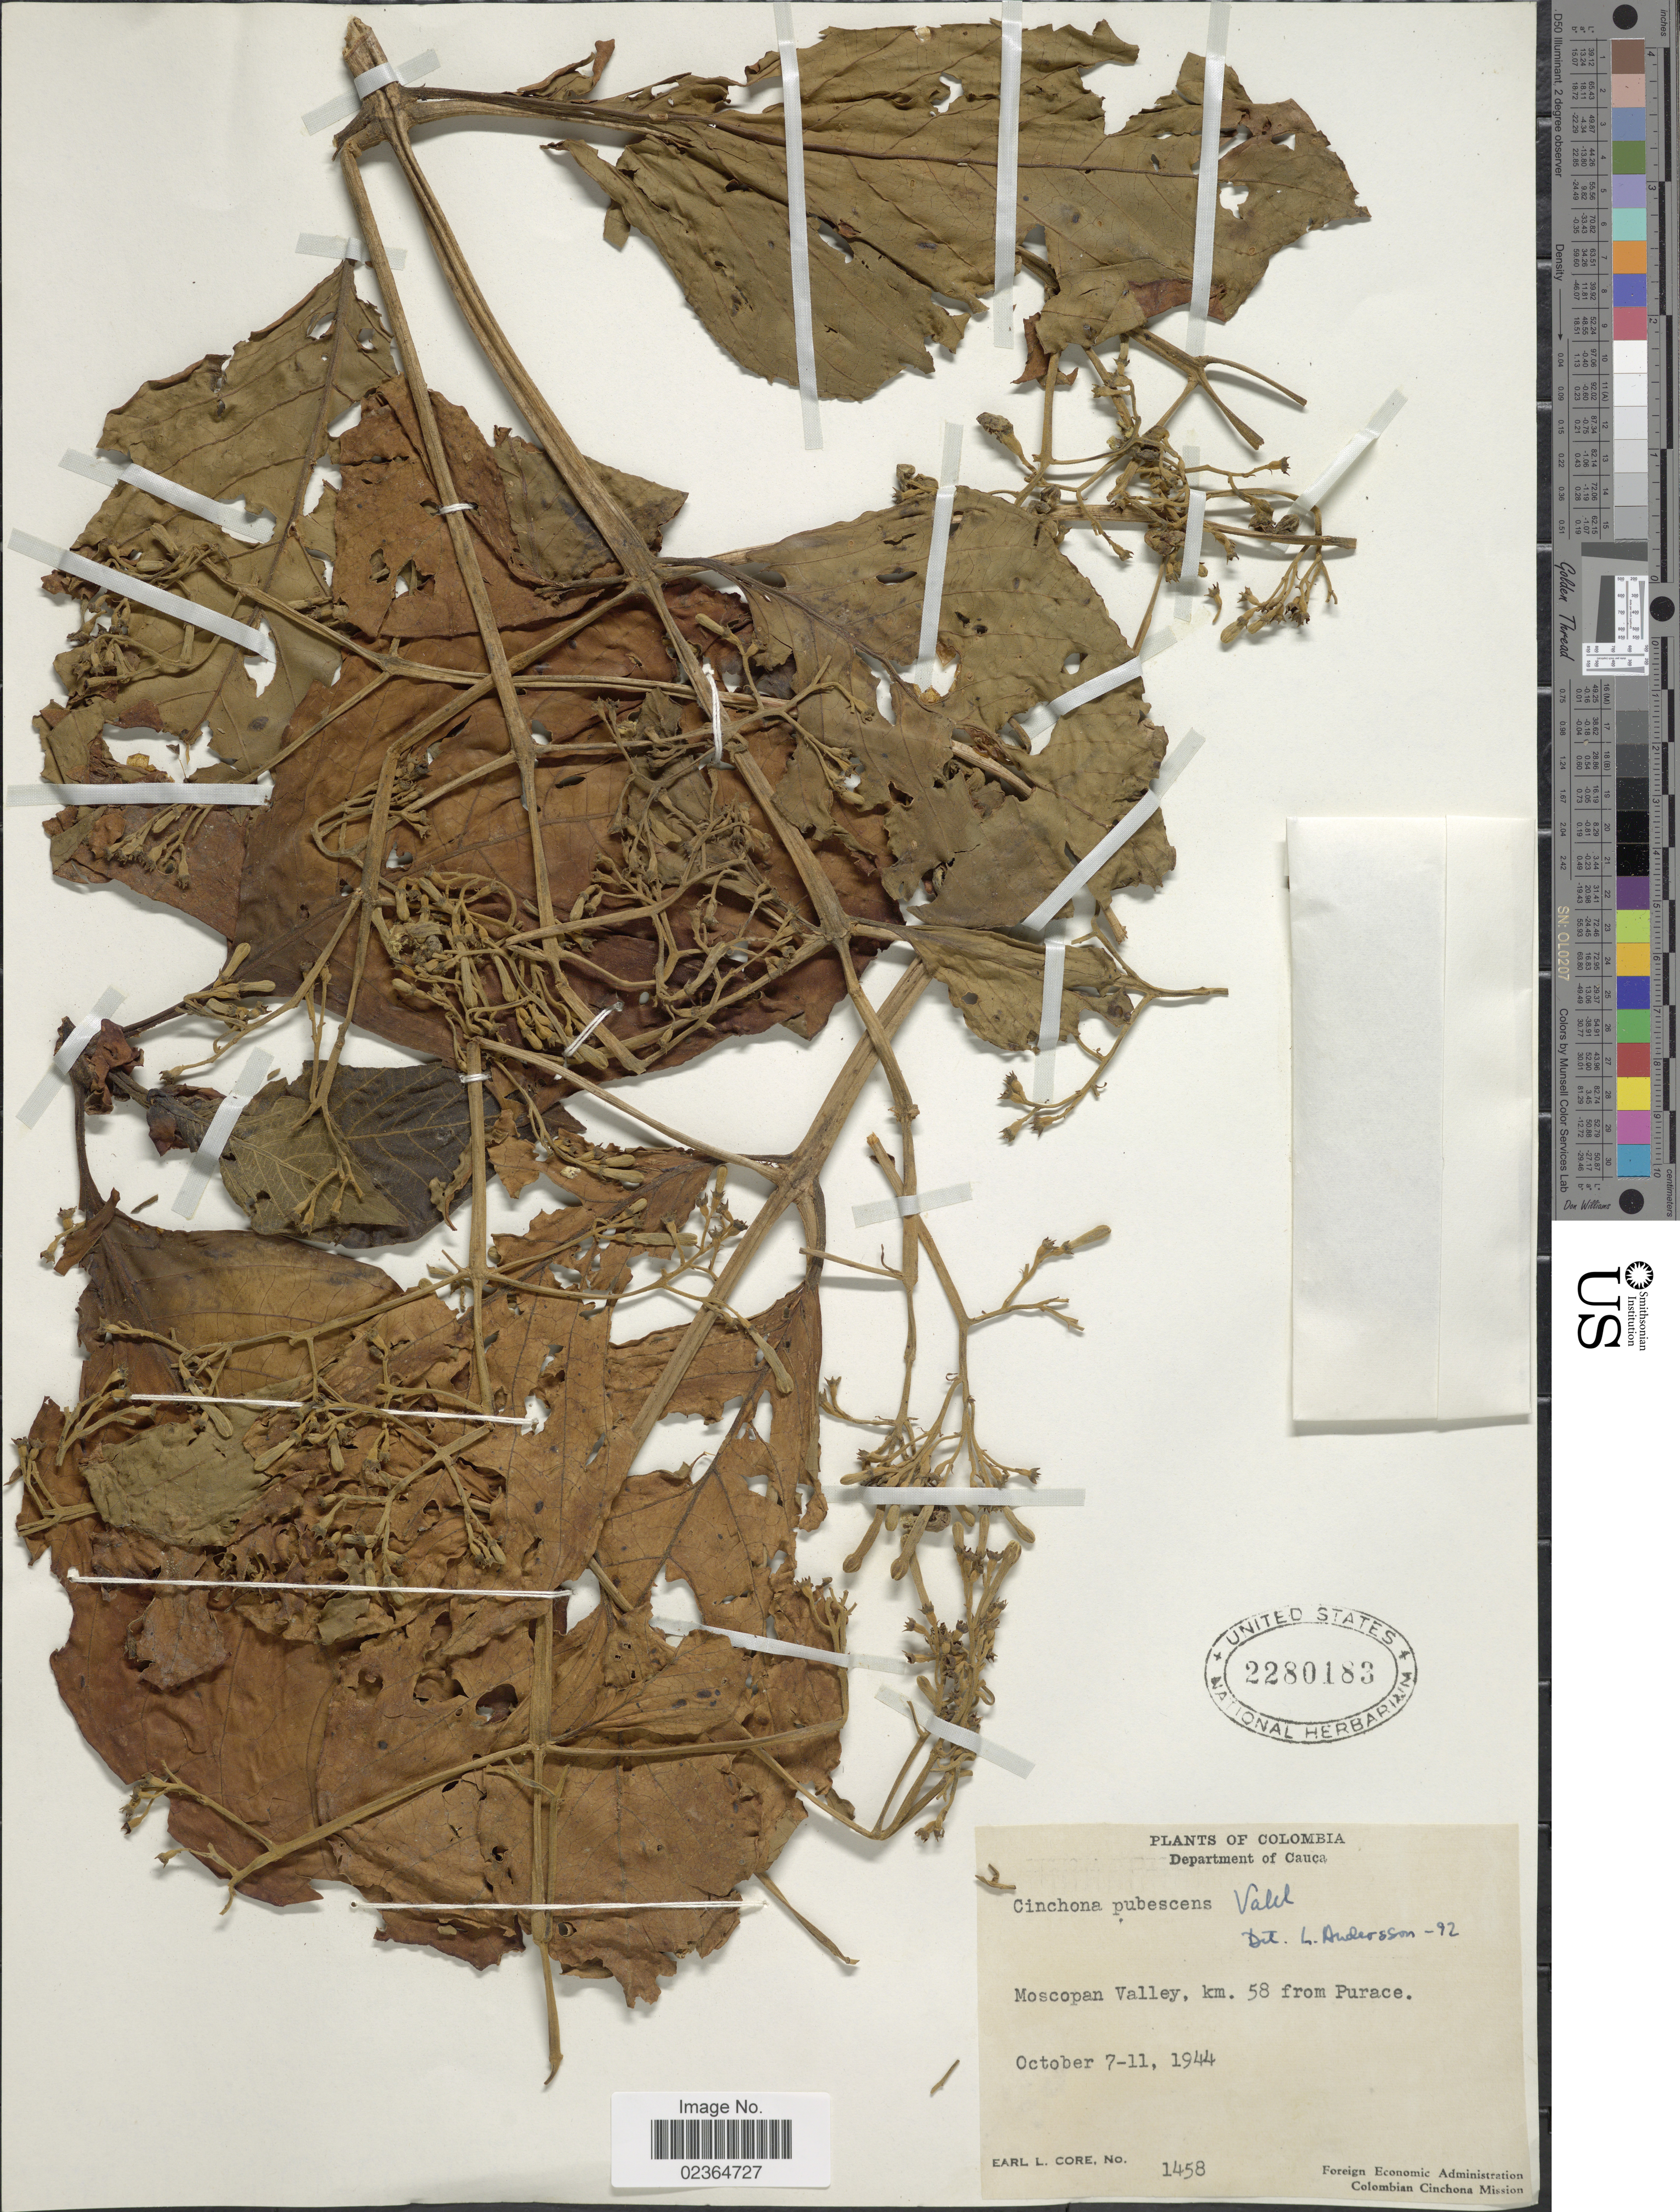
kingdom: Plantae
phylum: Tracheophyta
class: Magnoliopsida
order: Gentianales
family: Rubiaceae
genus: Cinchona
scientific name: Cinchona pubescens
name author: Vahl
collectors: E. L. Core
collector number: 1458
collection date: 1944-10-07/1944-10-11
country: Colombia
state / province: Cauca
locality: Moscopan Valley, km. 58 from Purace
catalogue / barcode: US 2280183